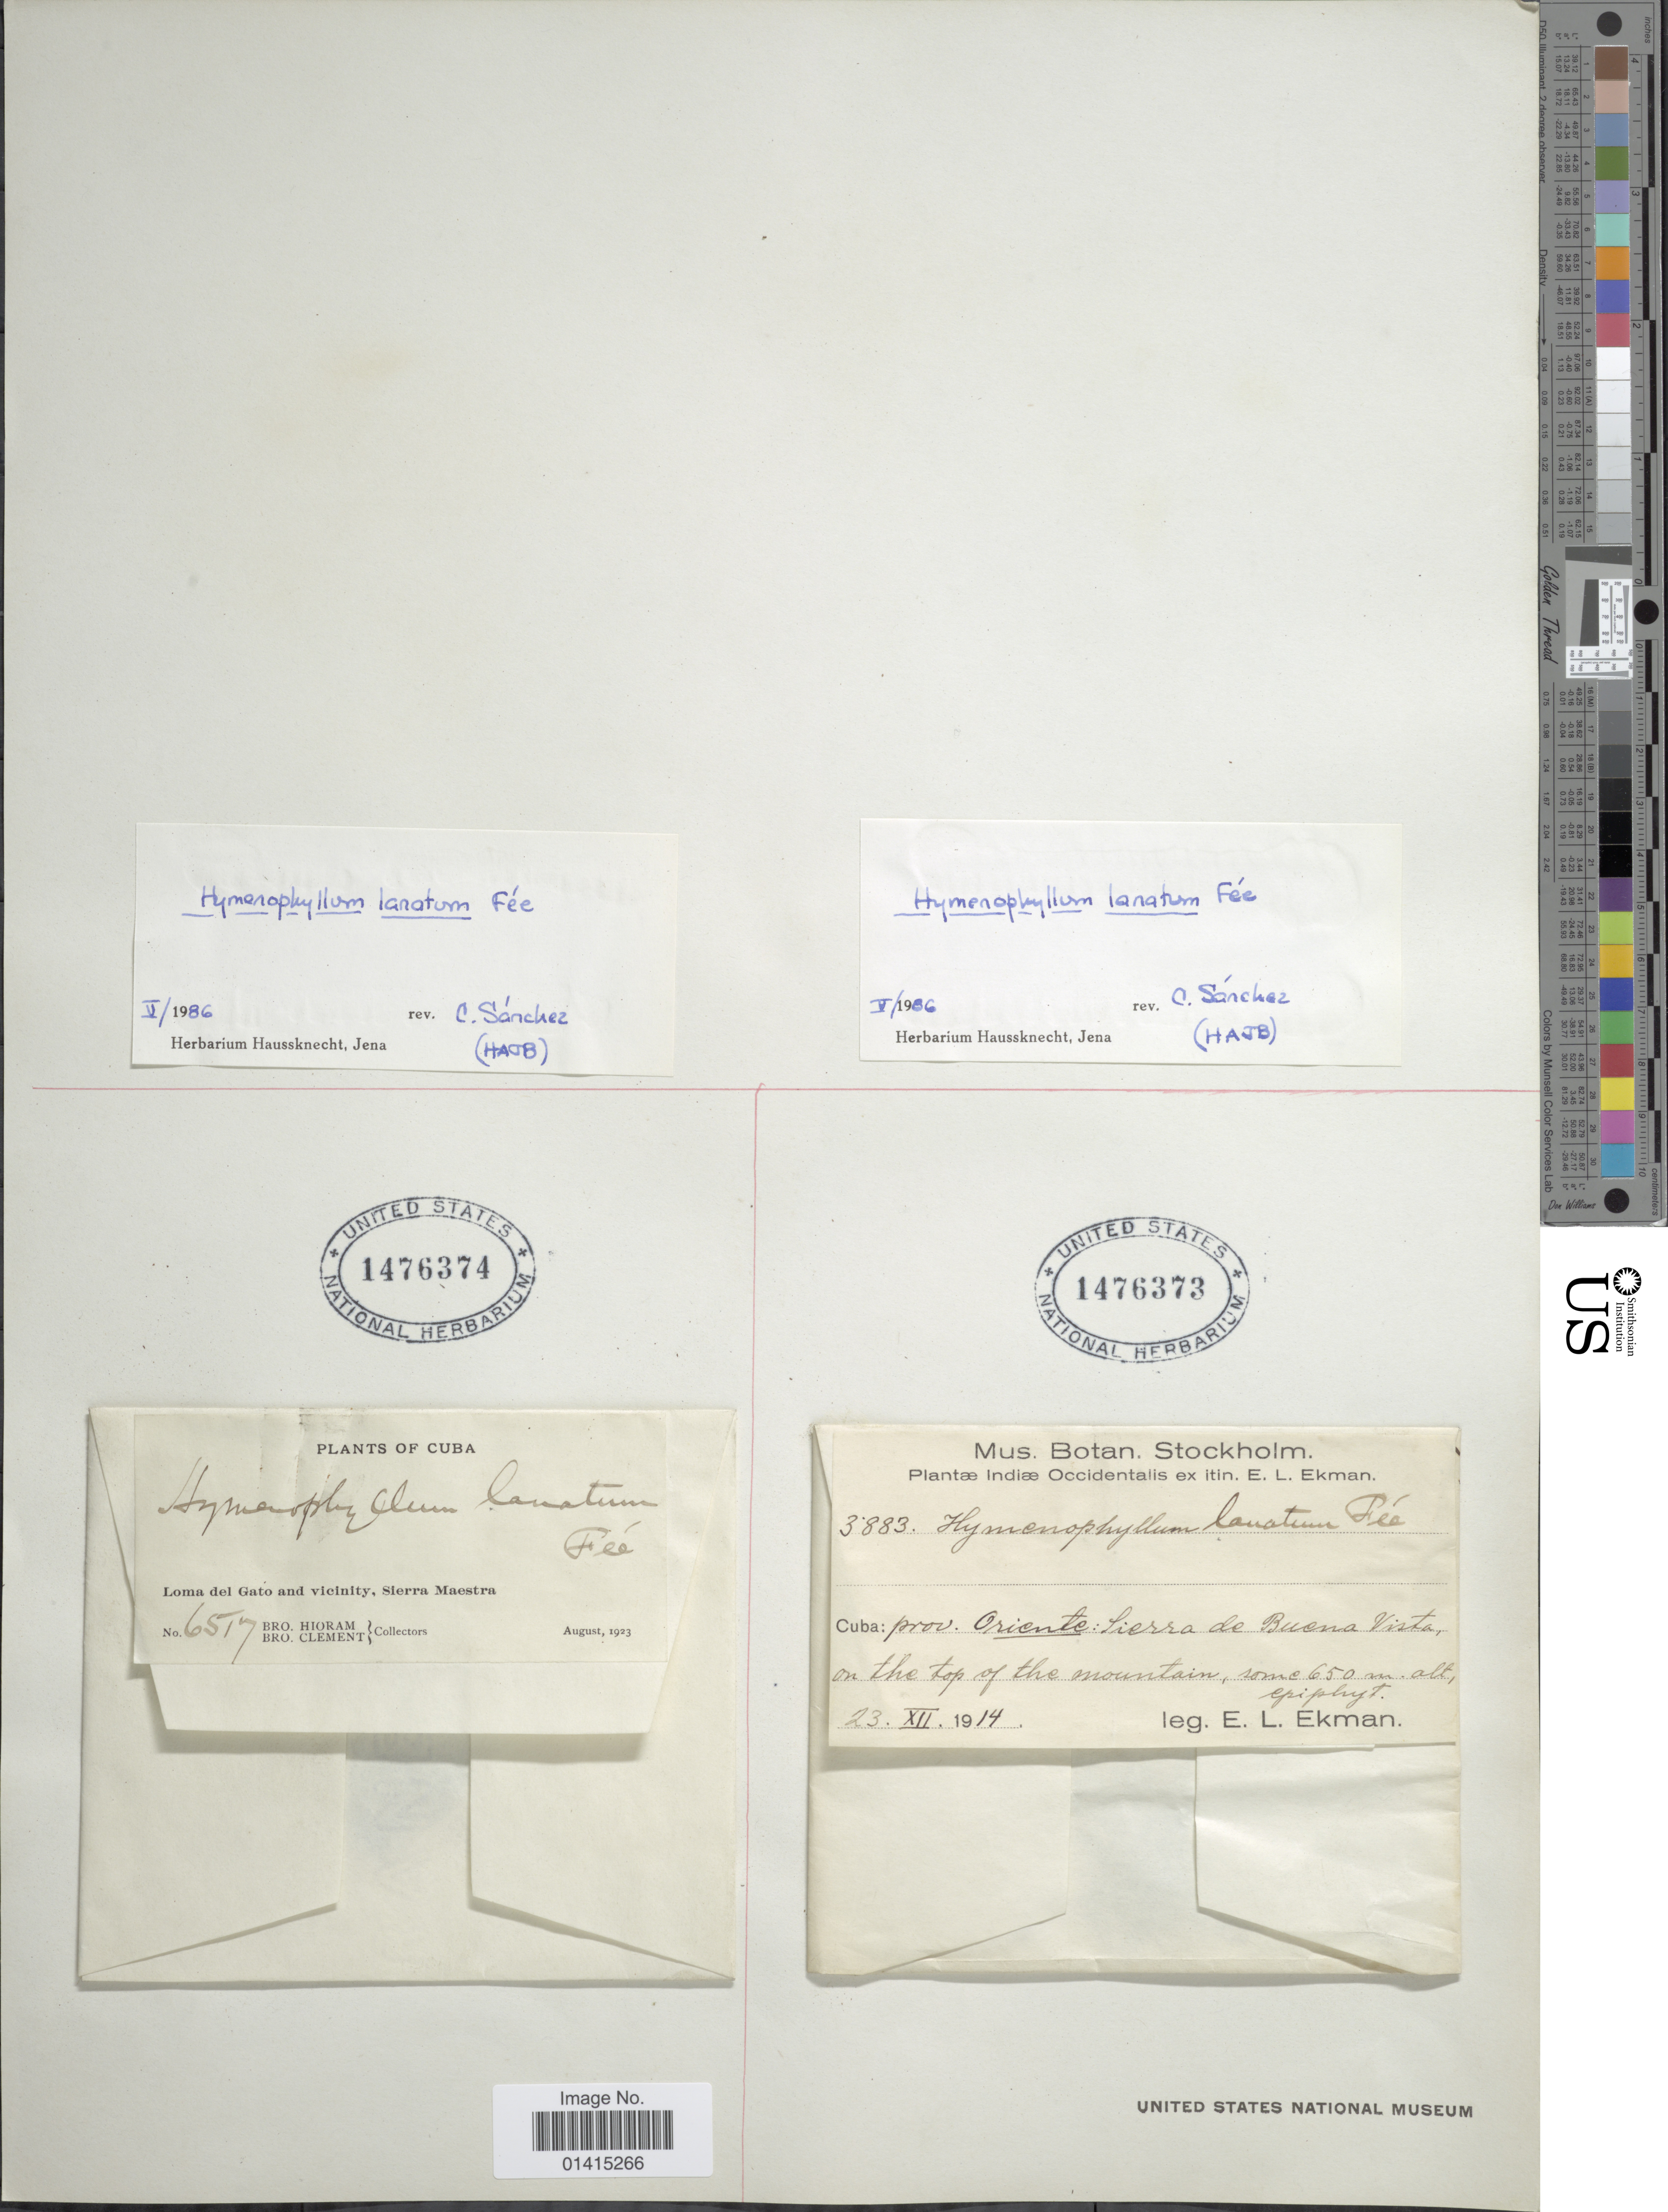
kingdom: Plantae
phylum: Tracheophyta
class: Polypodiopsida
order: Hymenophyllales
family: Hymenophyllaceae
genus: Hymenophyllum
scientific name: Hymenophyllum lanatum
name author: Fée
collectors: E. L. Ekman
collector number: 3883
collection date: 1914-12-23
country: Cuba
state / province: Oriente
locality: Cuba prov. Oriente: Sierra de Buena Vista, on the top of the mountain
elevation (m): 650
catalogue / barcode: US 1476373